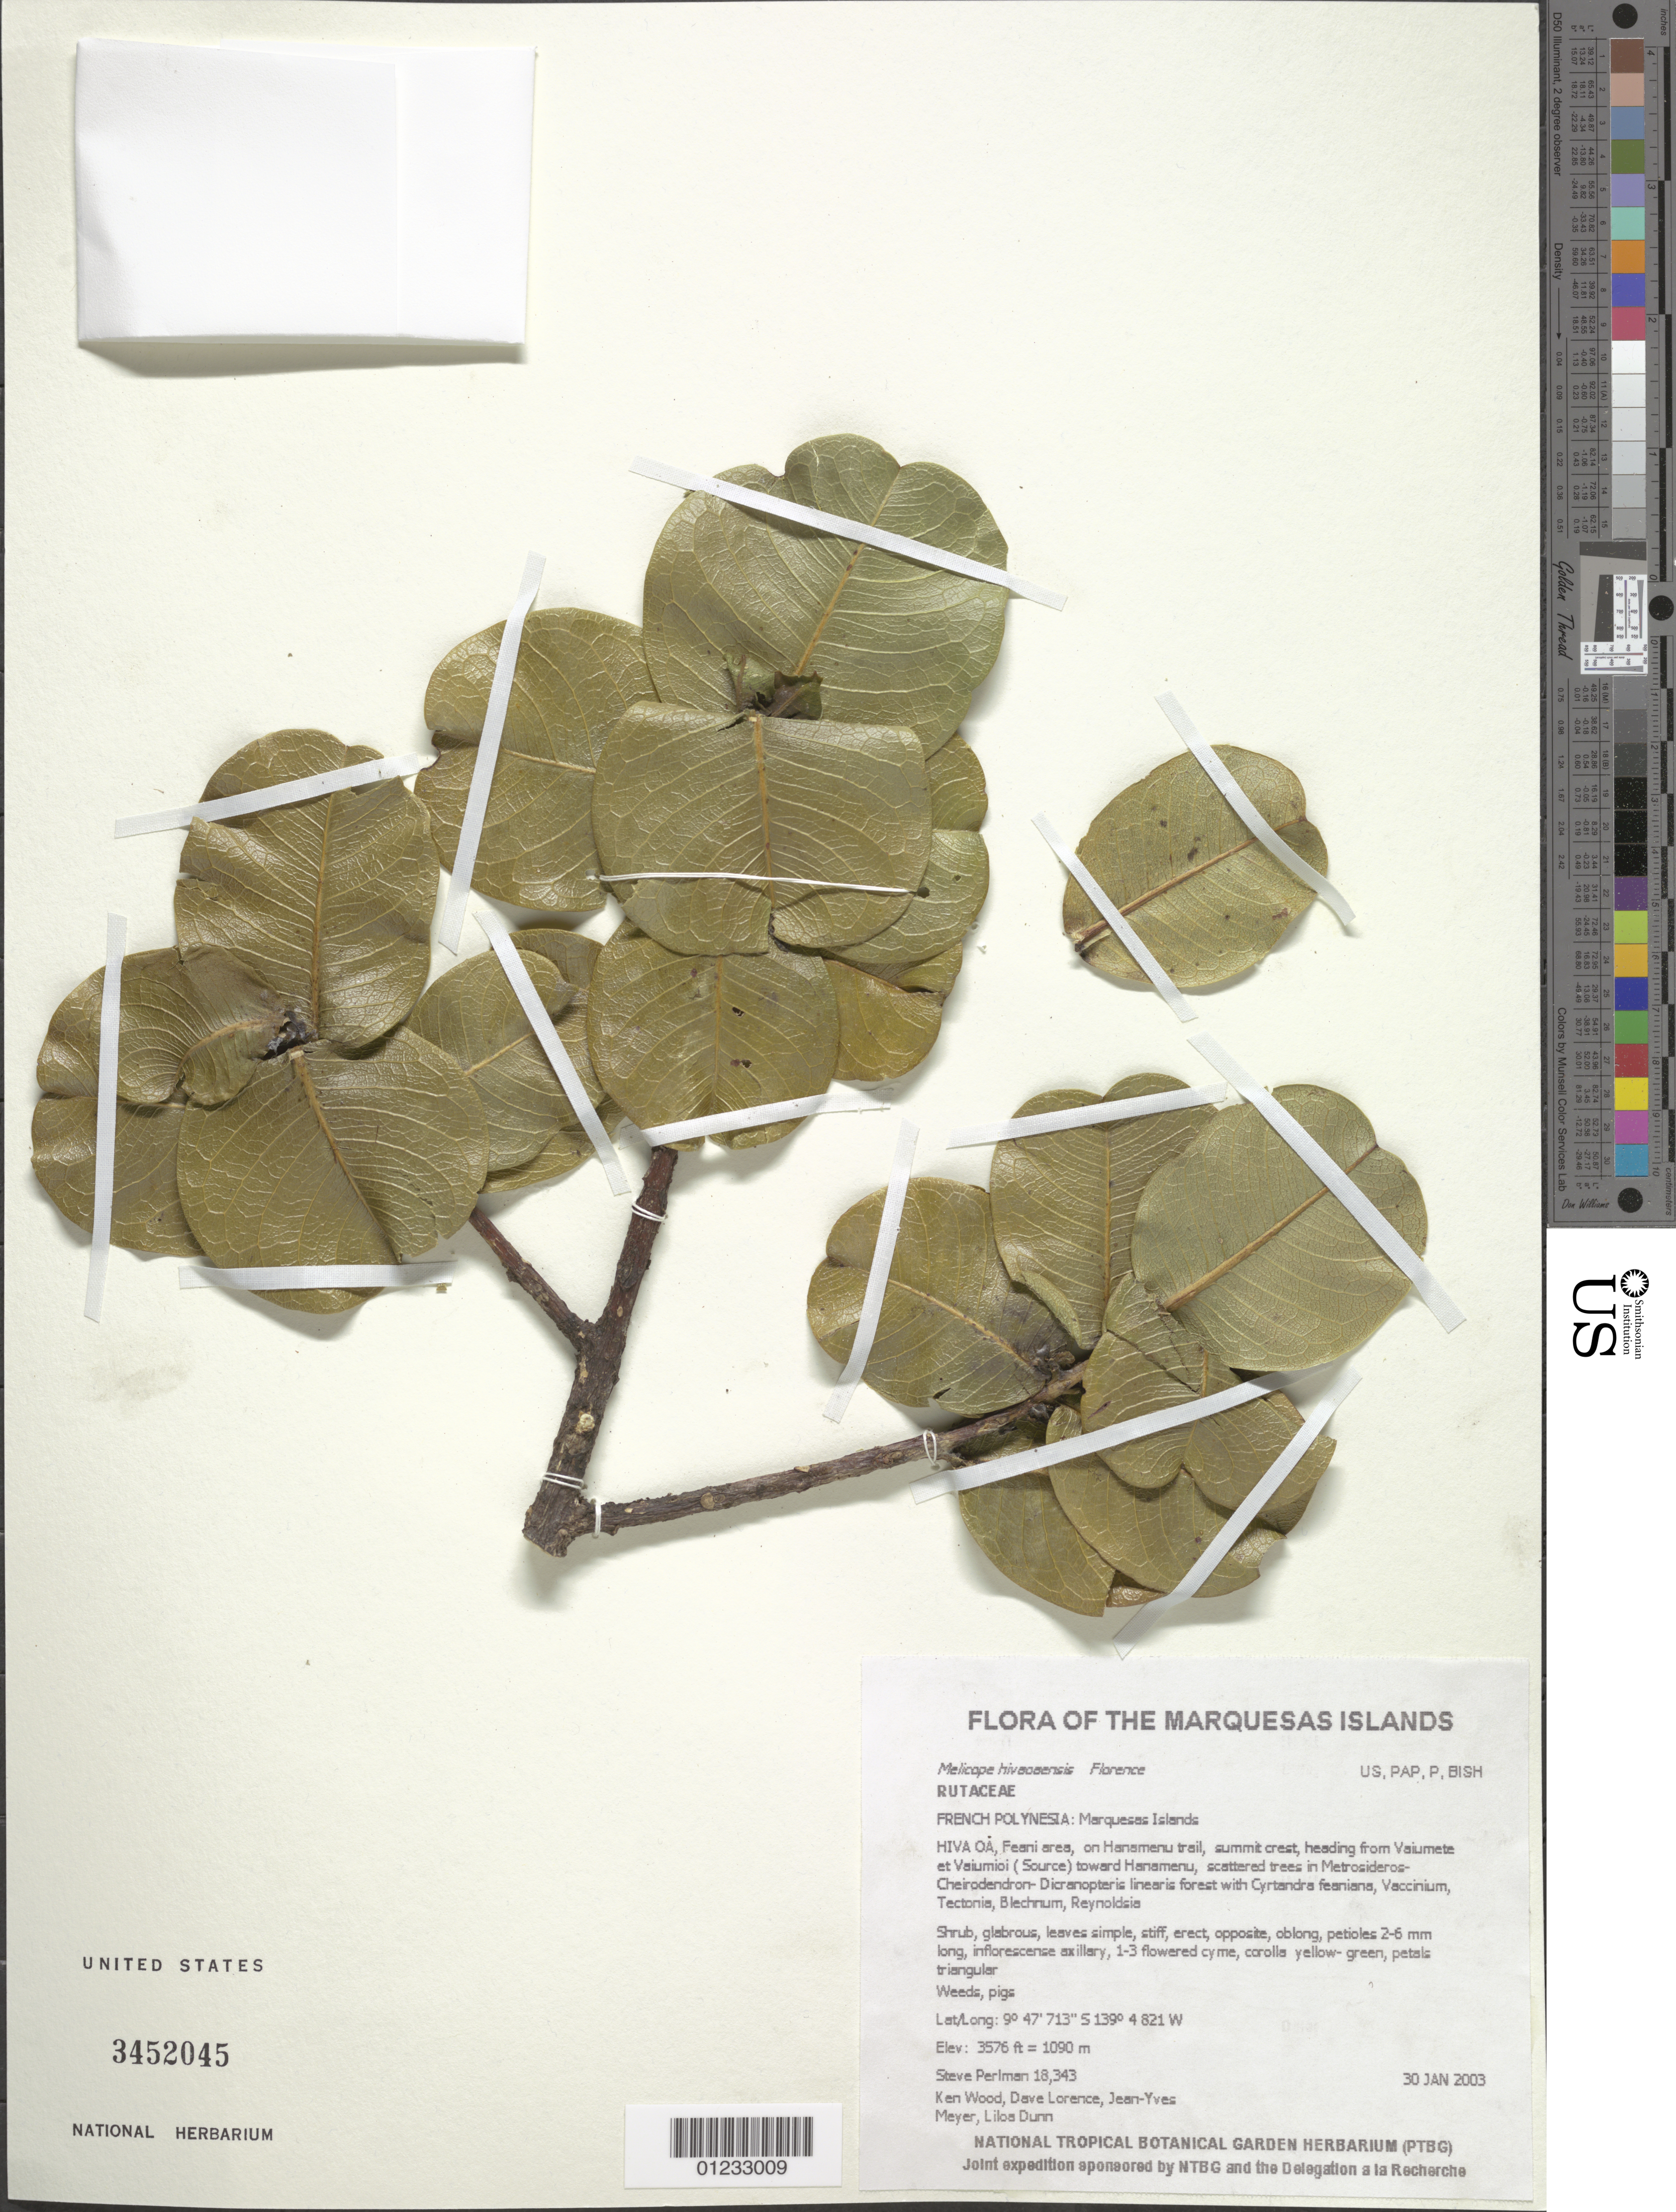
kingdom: Plantae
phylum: Tracheophyta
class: Magnoliopsida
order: Sapindales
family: Rutaceae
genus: Melicope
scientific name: Melicope hivaoaensis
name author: J. Florence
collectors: S. P. Perlman, K. R. Wood, D. Lorence, J.-Y. Meyer & L. Dunn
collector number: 18343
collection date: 2003-01-30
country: French Polynesia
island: Hiva Oa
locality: Feani area, on Hanamenu trsail, summit crest, heading from Vaiumete et Vaiumimoi (Source) toard Hanamenu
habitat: Scattered trees in Metrosideros - Cheirodendron - Dicranopteris linear forest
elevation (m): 1090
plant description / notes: Weeds, Pigs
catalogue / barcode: US 3452045